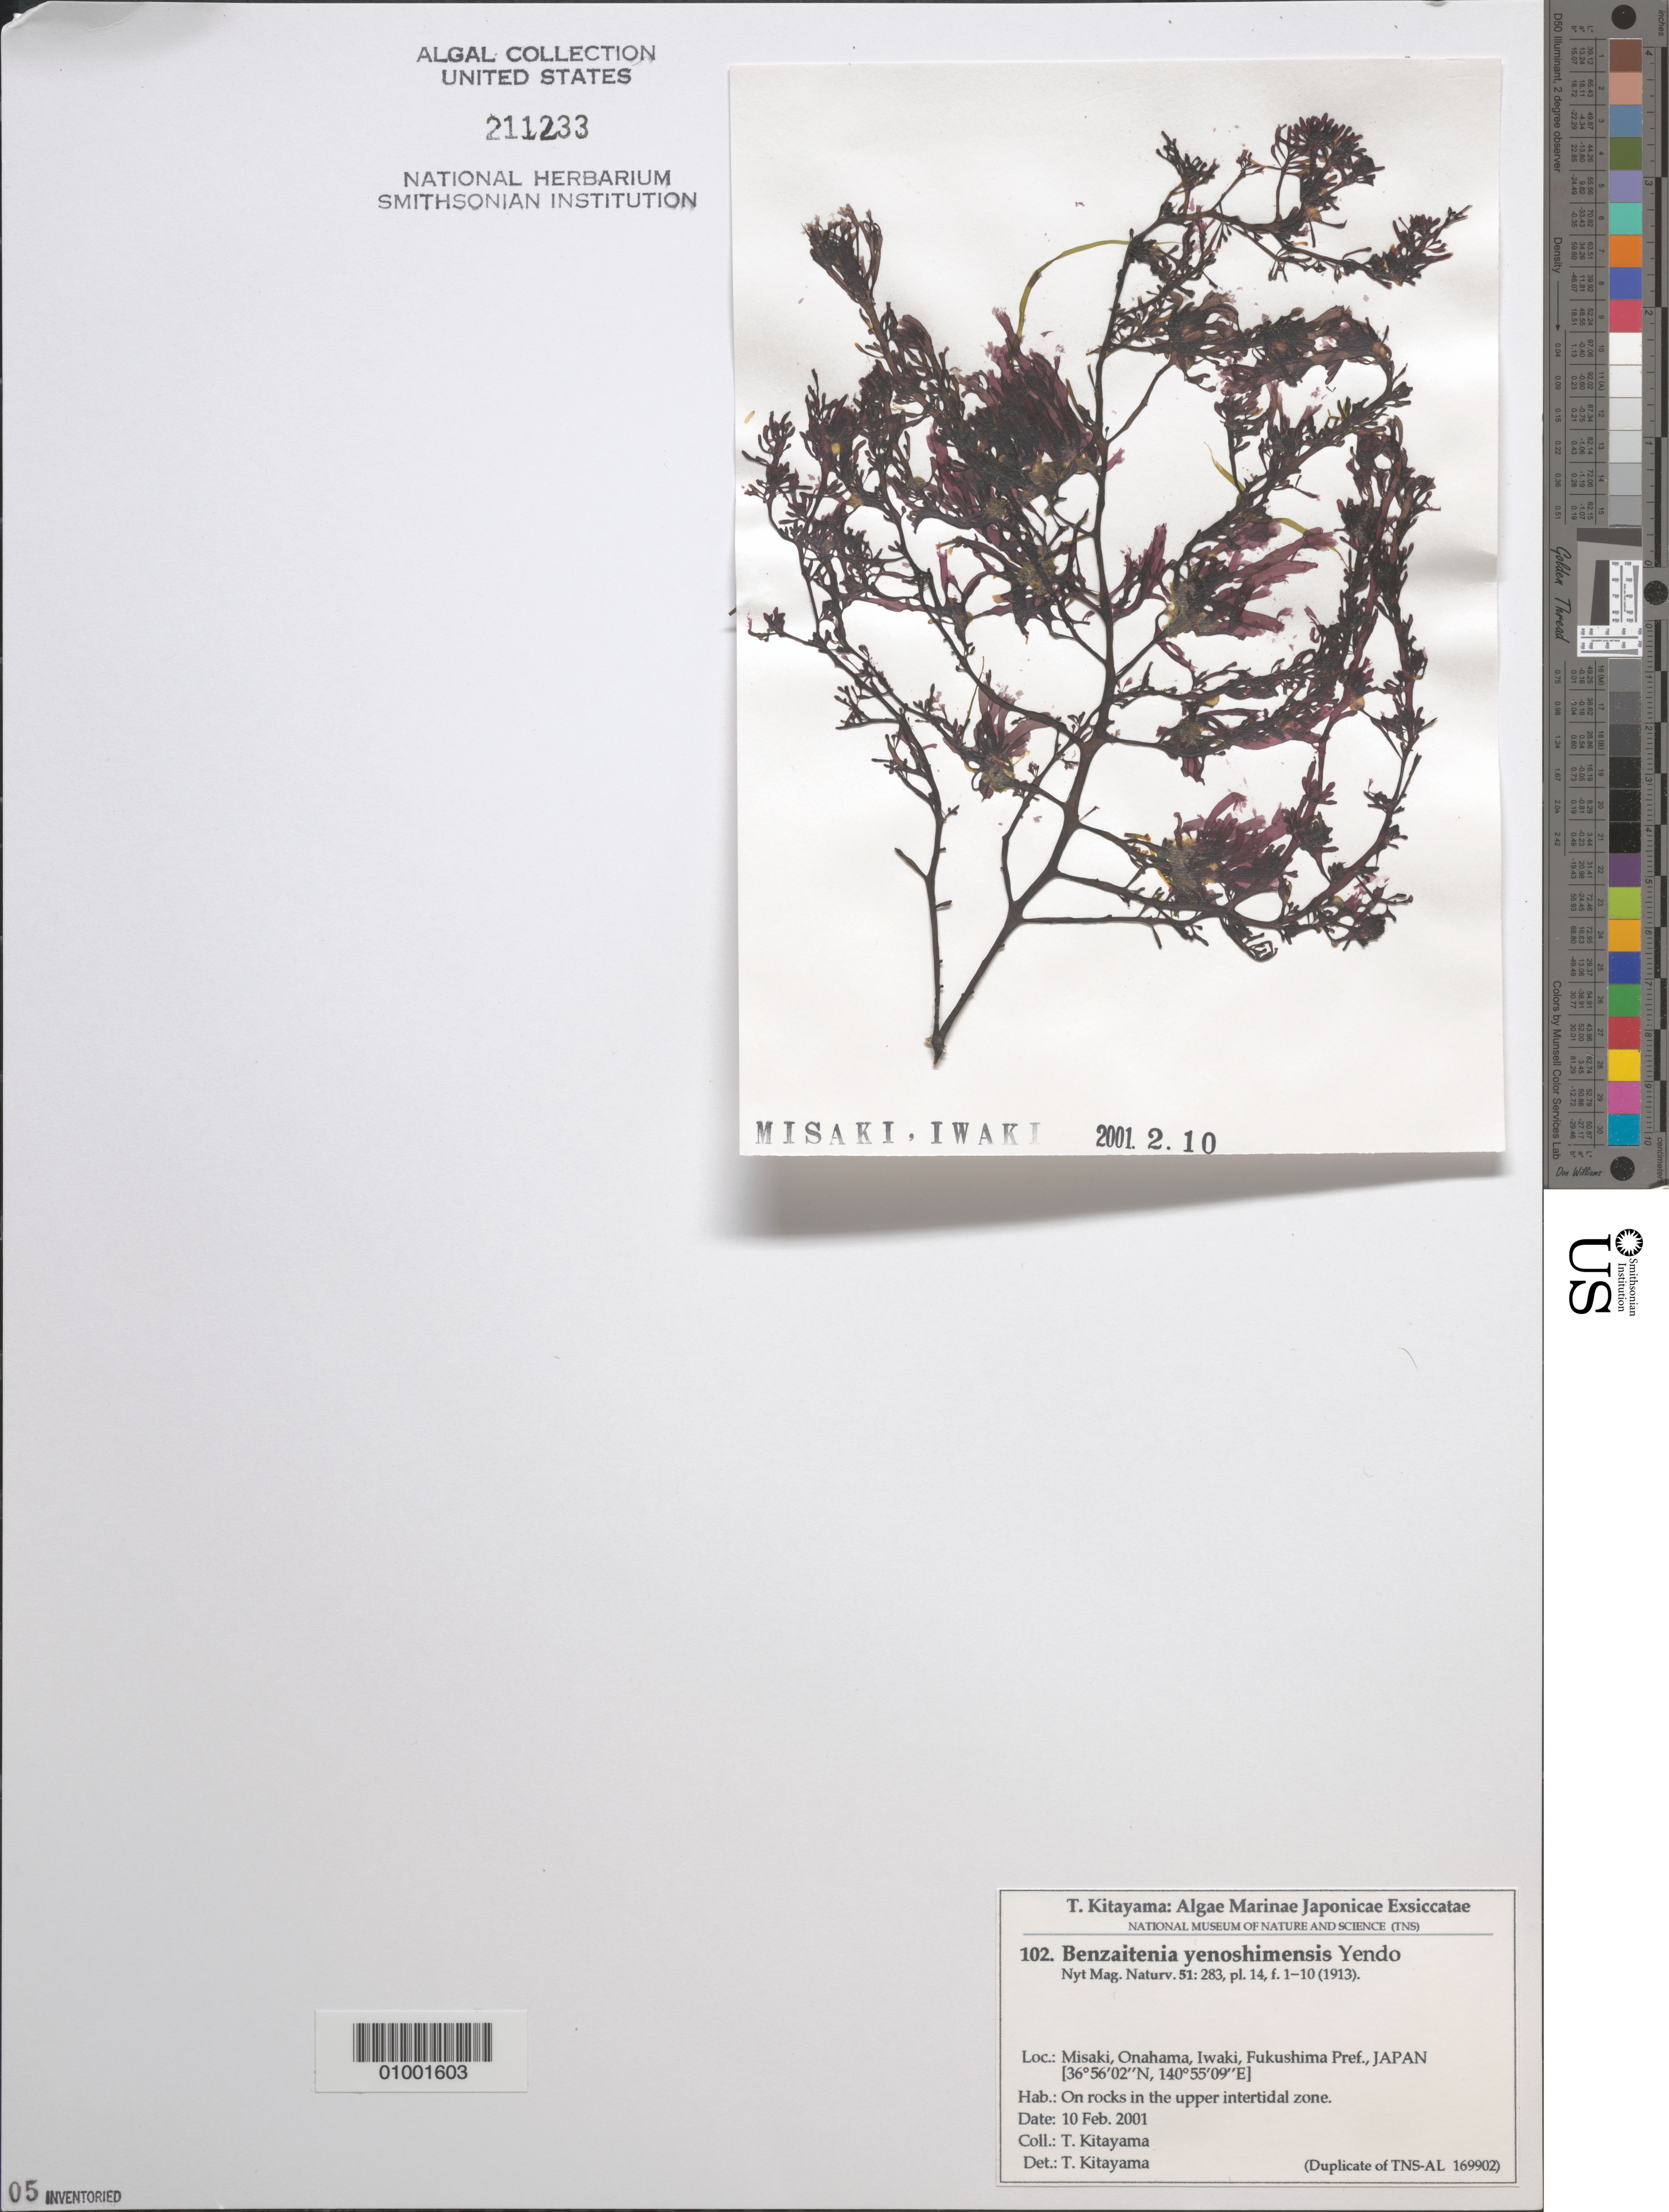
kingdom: Plantae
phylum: Rhodophyta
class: Florideophyceae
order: Ceramiales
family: Rhodomelaceae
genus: Benzaitenia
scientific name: Benzaitenia yenoshimensis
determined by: Kitayama, T.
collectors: T. Kitayama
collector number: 102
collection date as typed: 10 Feb 2001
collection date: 2001-02-10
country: Japan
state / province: Hukusima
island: Honshu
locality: Misaki, Onahama, Iwaki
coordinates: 36 56'02" N, 140 55'09" E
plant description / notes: Kitayama, T., Algae Marinae Japonicae Exsiccatae, Fasc. V (Nos. 101-125)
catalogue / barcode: US 211233